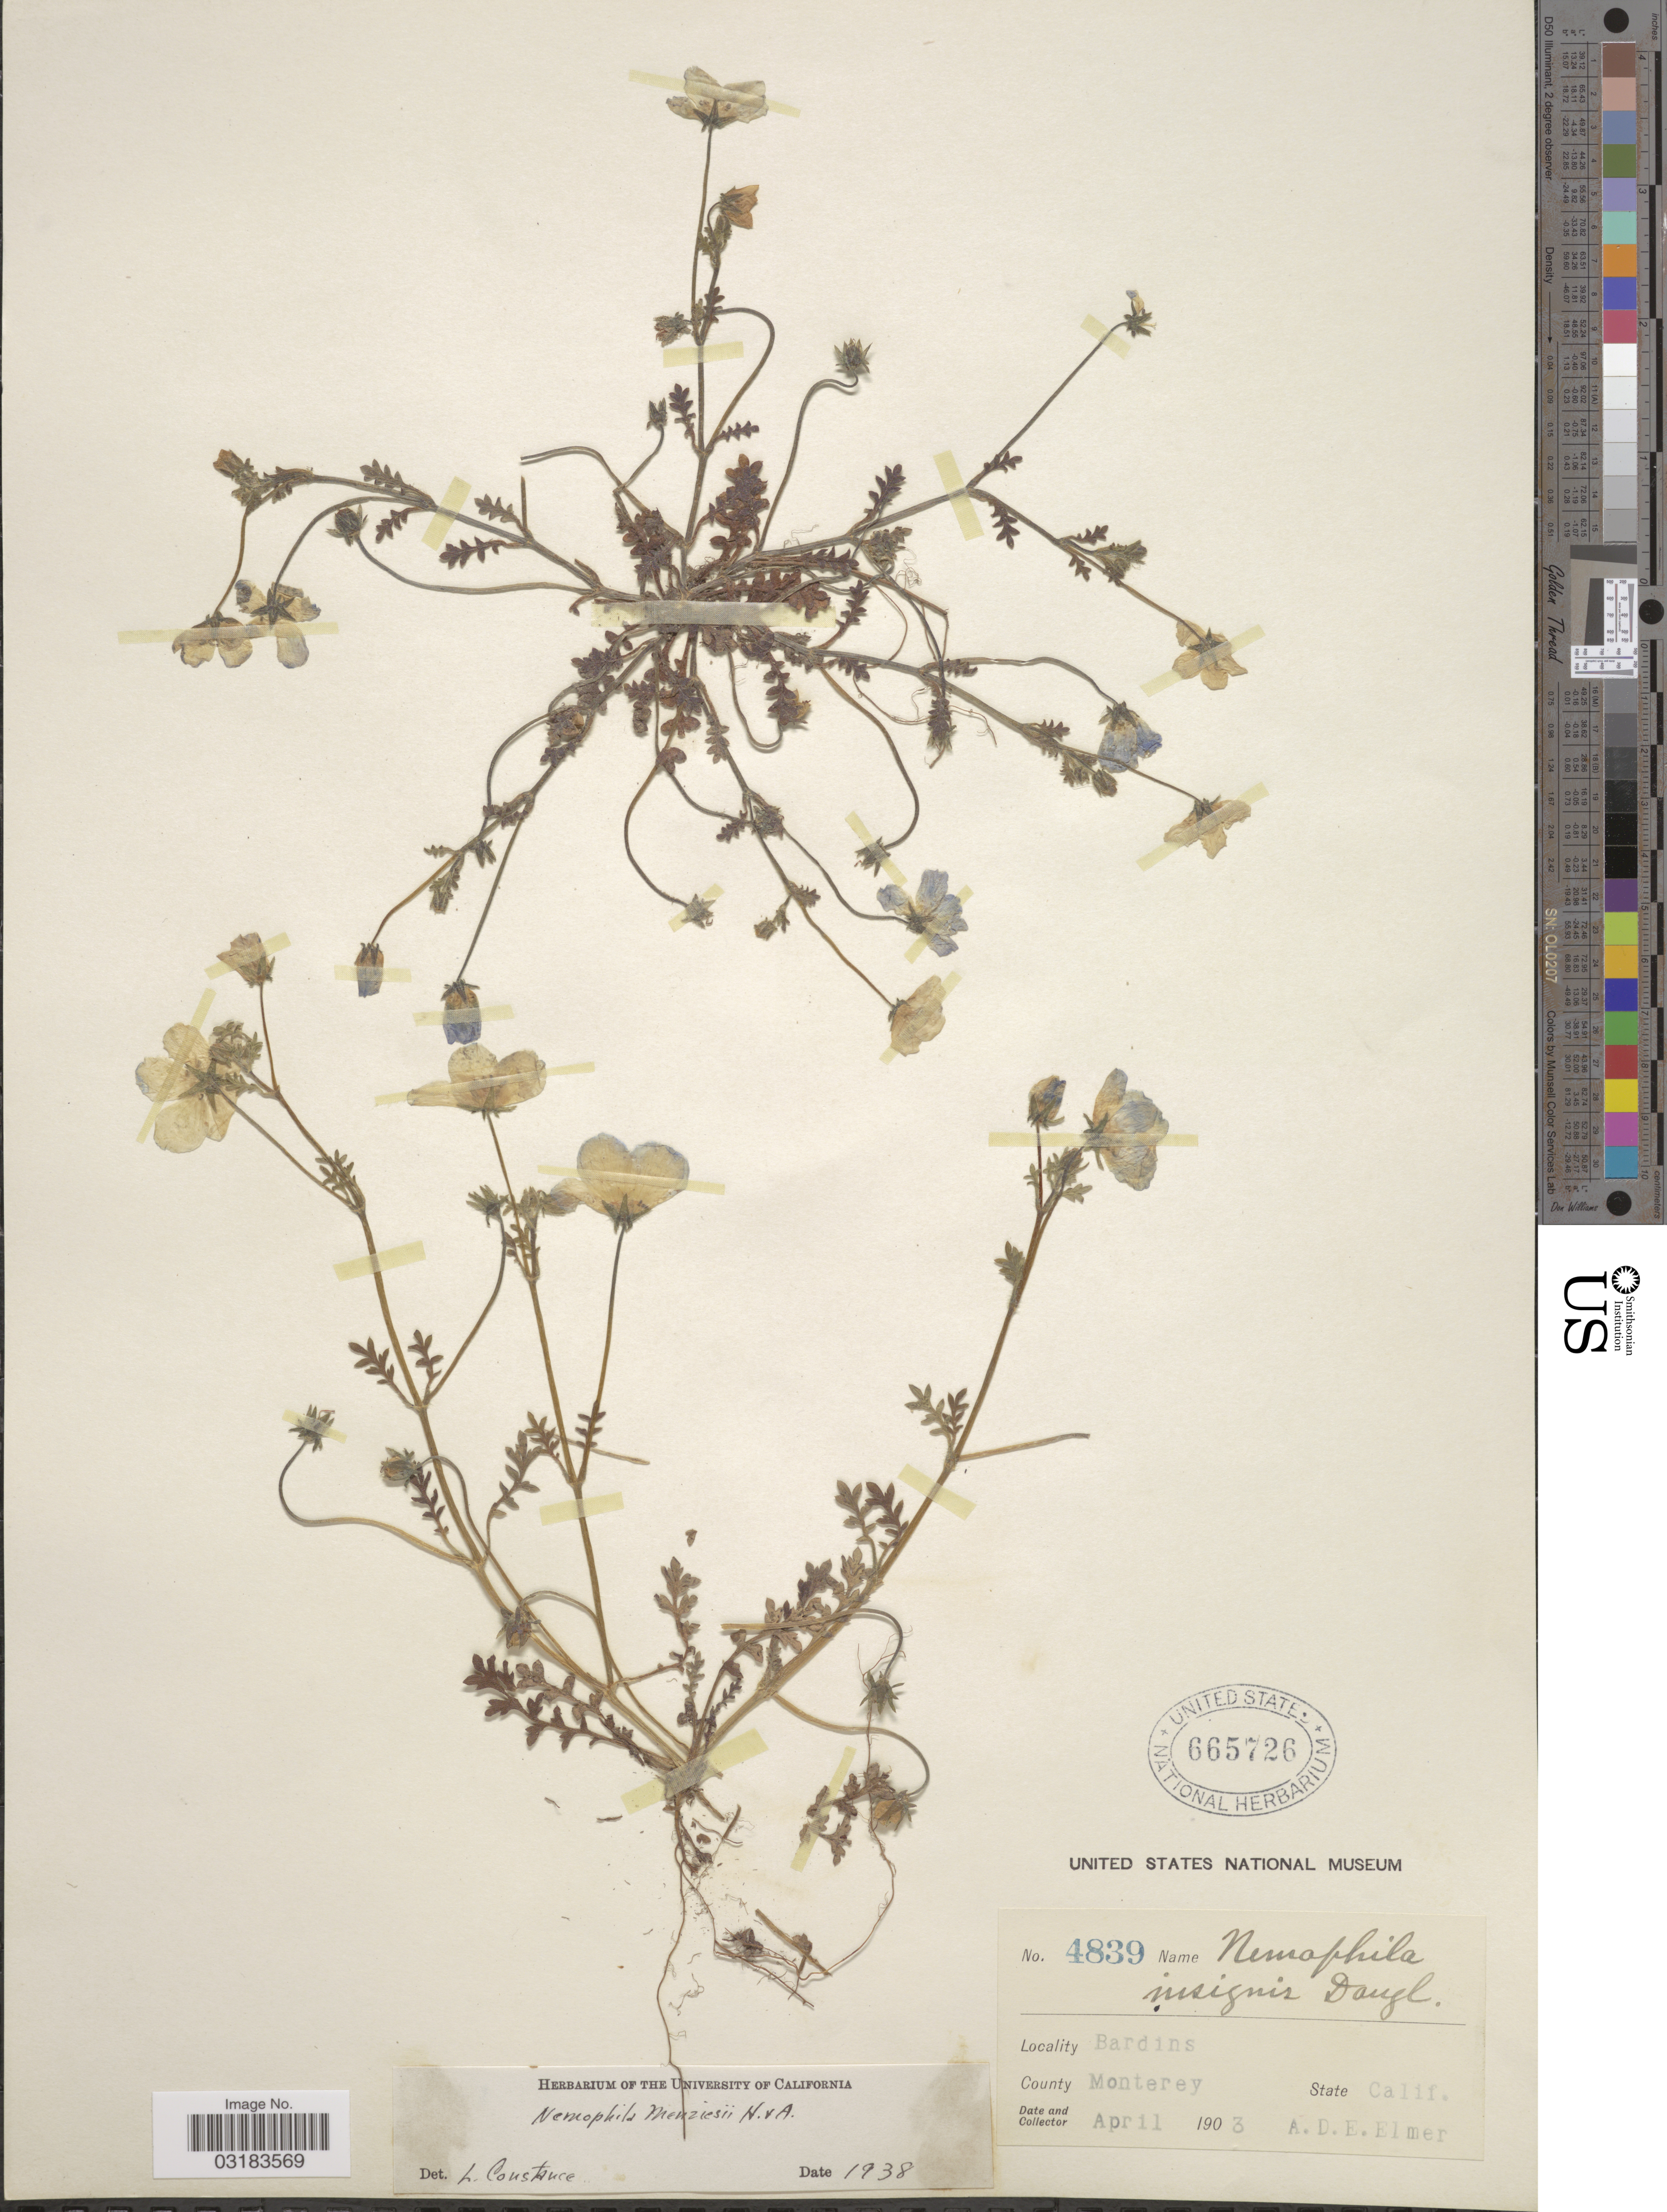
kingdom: Plantae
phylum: Tracheophyta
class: Magnoliopsida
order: Boraginales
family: Hydrophyllaceae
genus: Nemophila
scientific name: Nemophila menziesii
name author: Hook. & Arn.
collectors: A. D. E. Elmer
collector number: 4839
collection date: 1903-04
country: United States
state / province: California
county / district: Monterey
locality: Bardins, County Monterey.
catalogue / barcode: US 665726